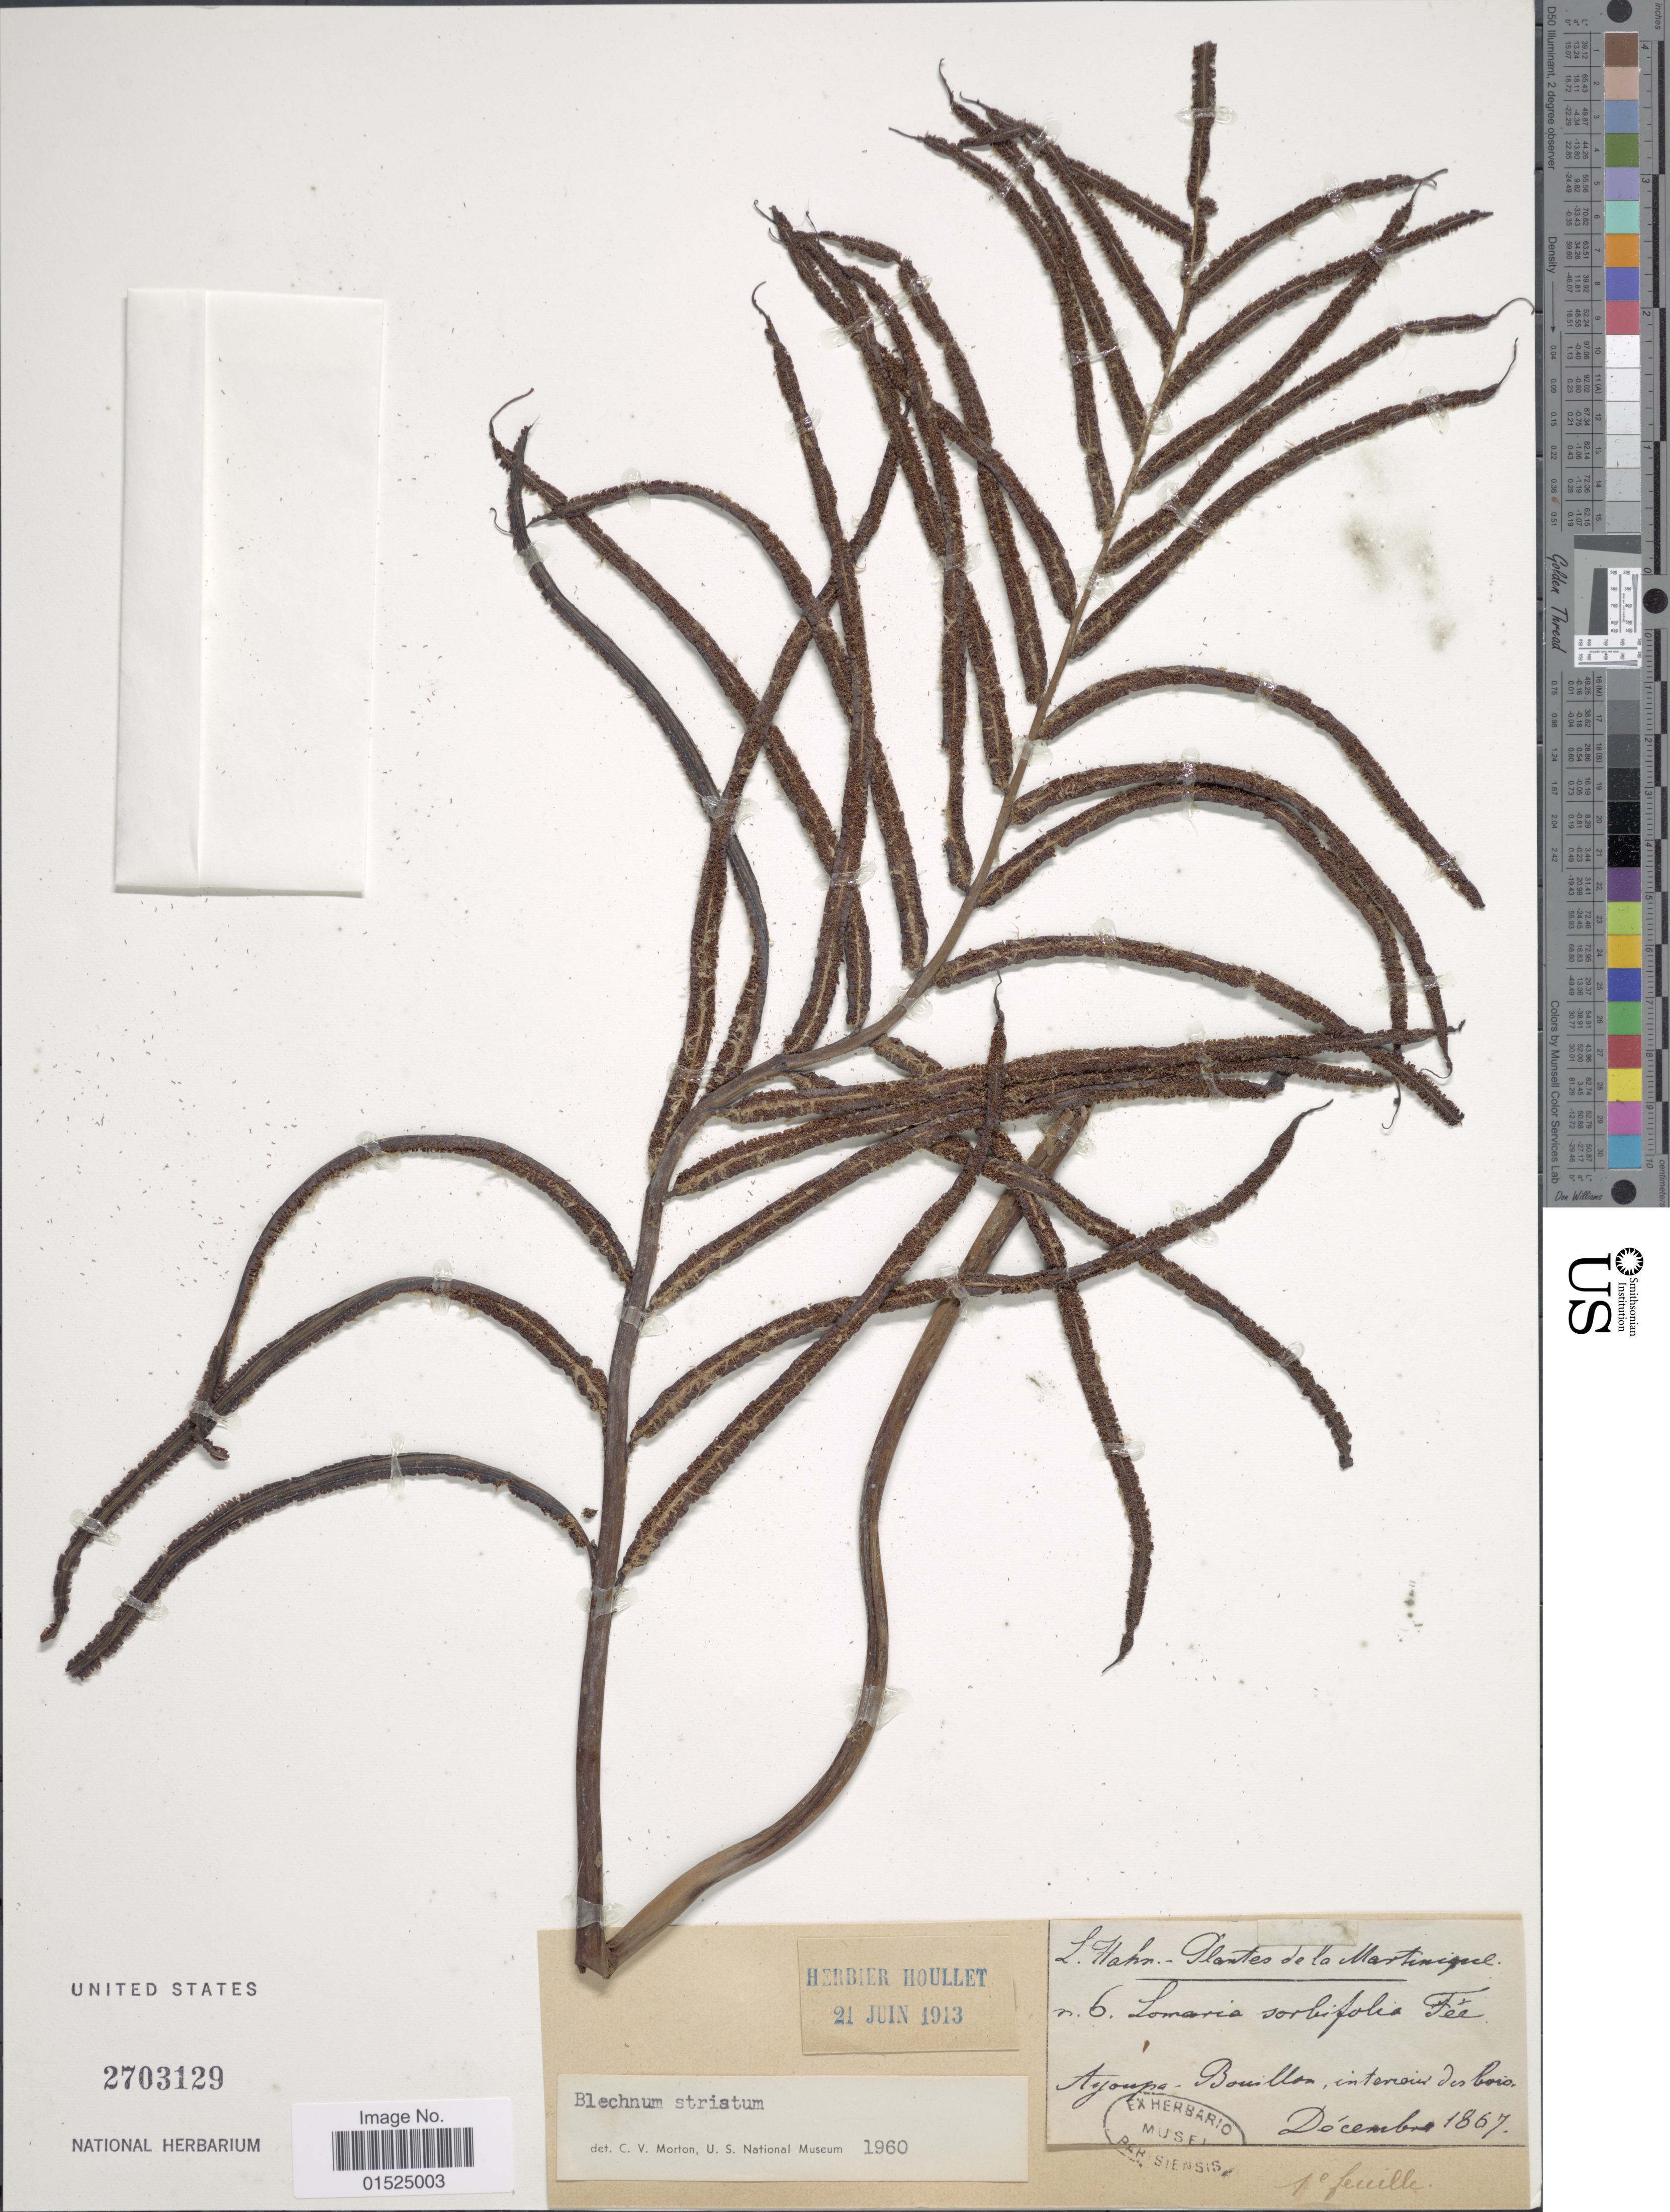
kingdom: Plantae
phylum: Tracheophyta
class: Polypodiopsida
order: Polypodiales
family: Blechnaceae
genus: Blechnum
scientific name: Blechnum ryanii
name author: Hieron.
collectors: L. Hahn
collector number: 6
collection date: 1867-12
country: Martinique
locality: Ajoupa-Bouillon interieur des bois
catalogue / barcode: US 2703129